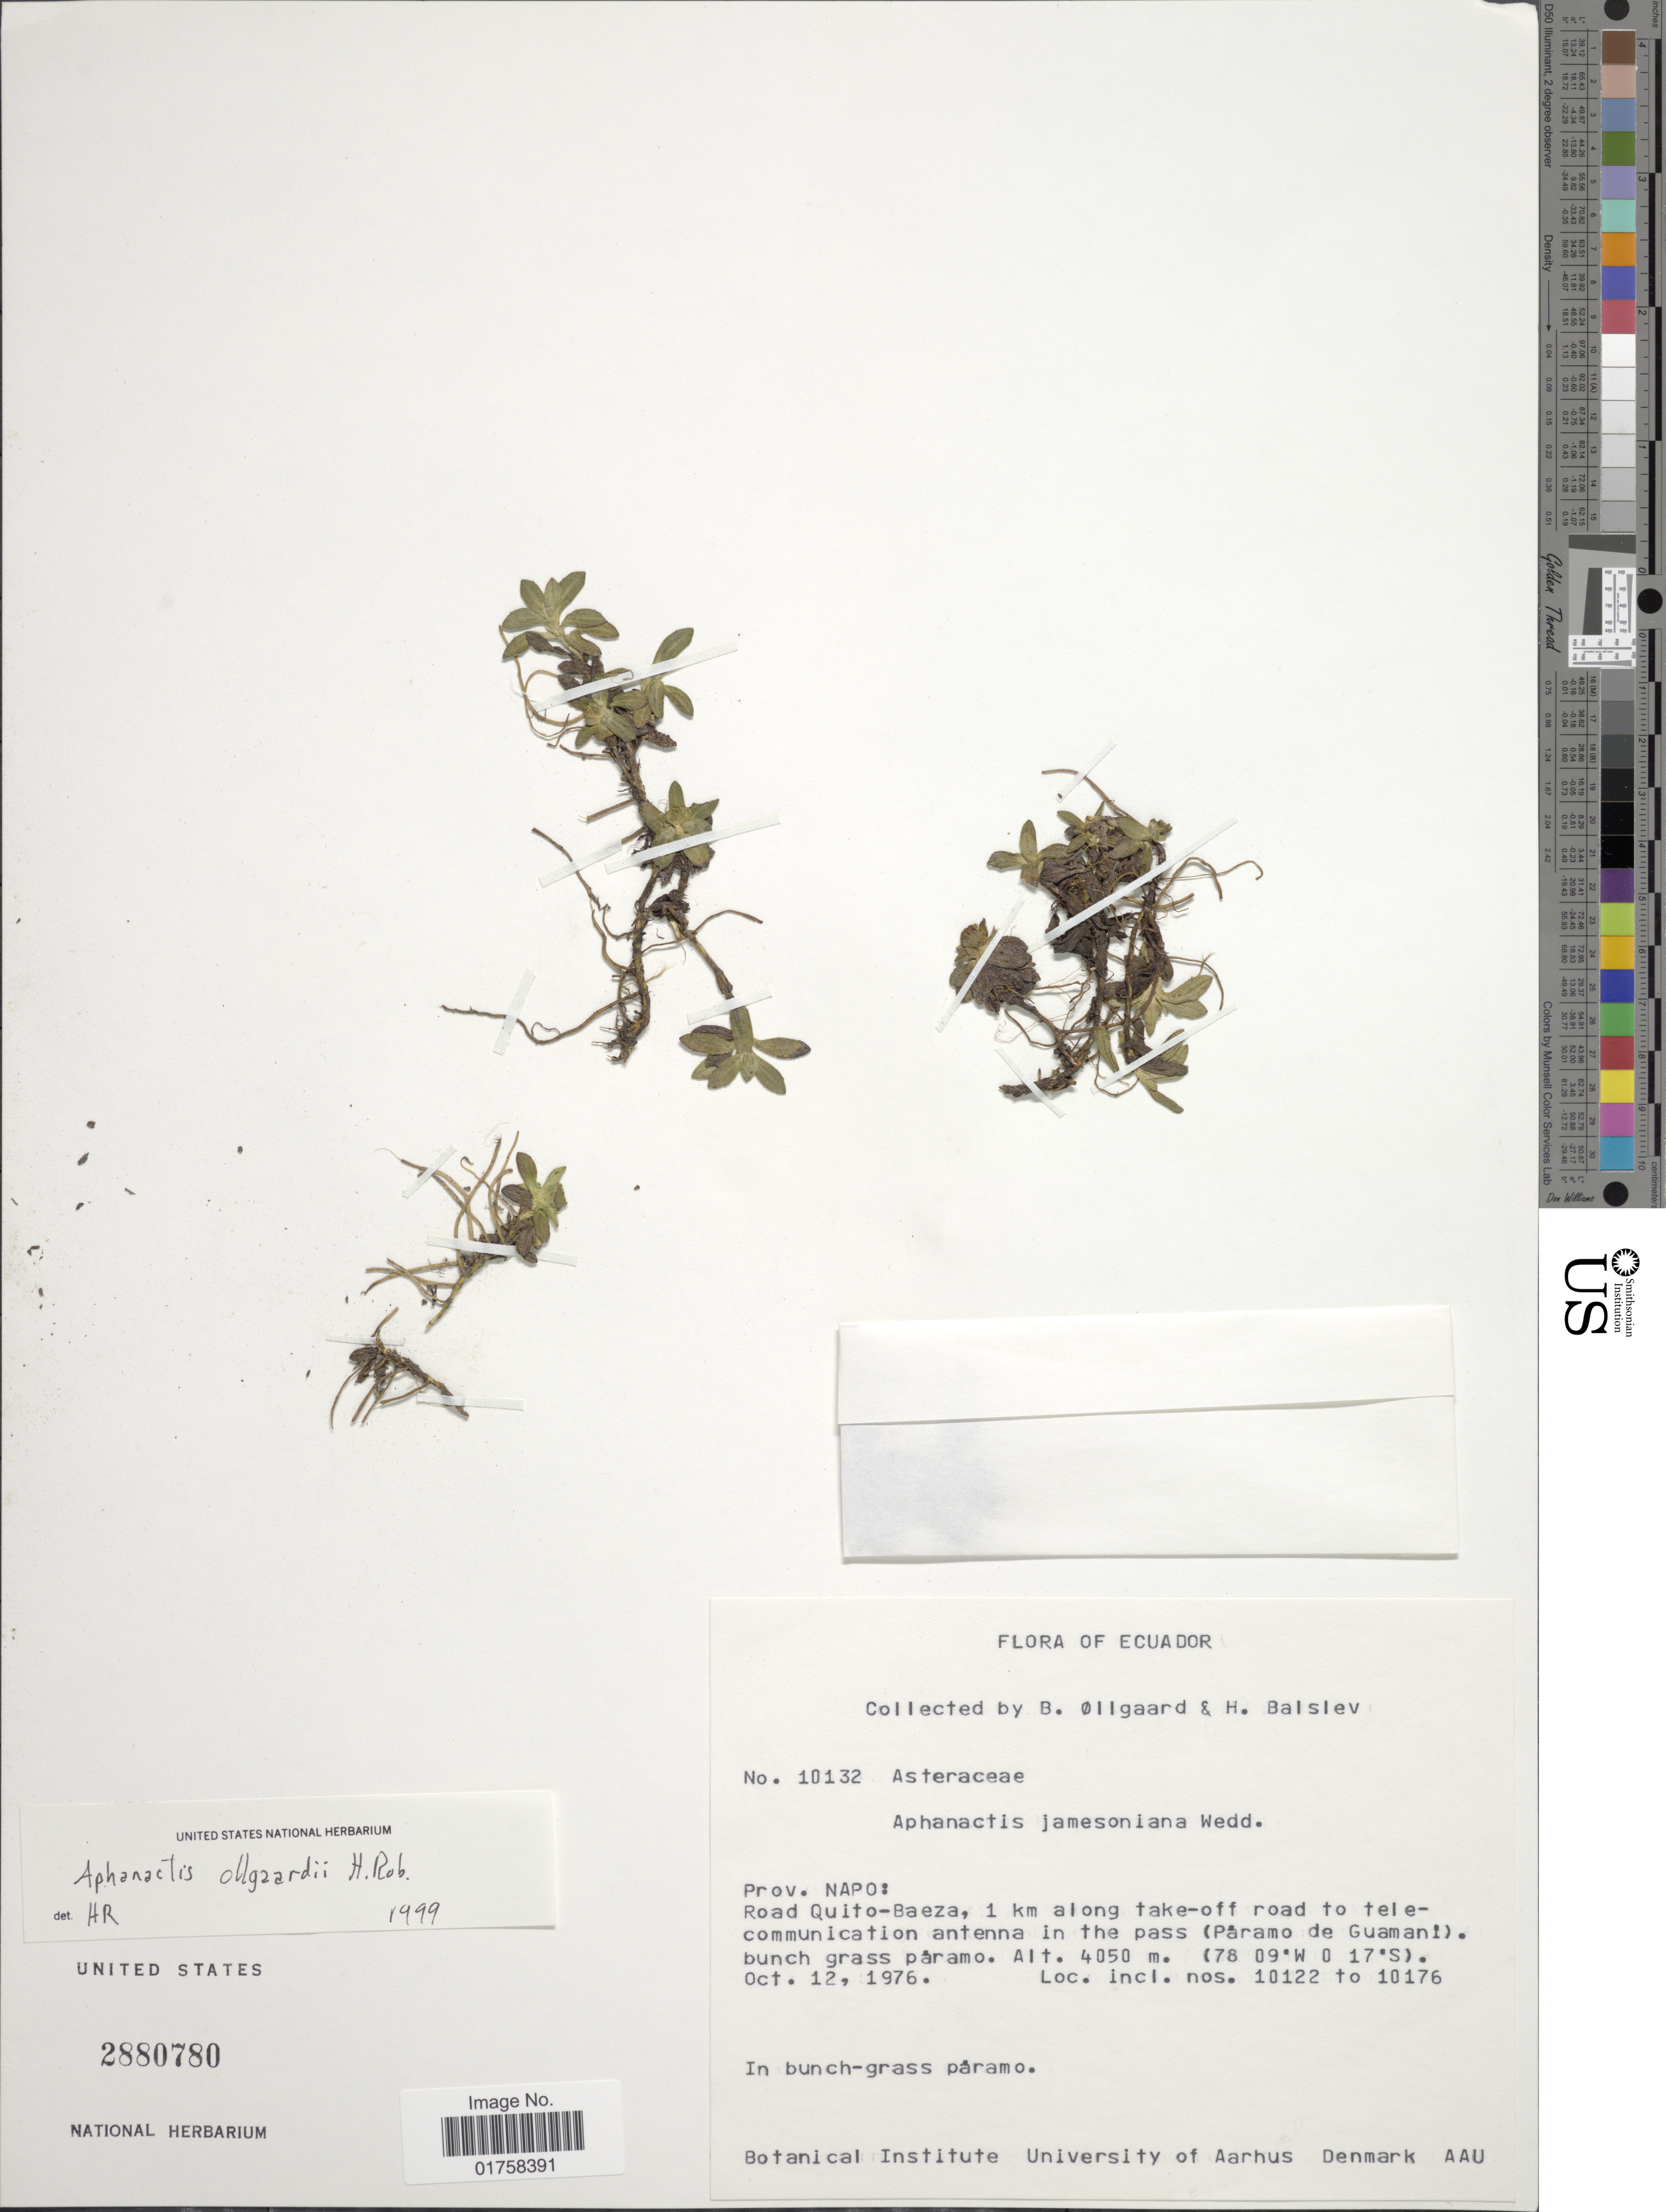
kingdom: Plantae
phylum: Tracheophyta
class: Magnoliopsida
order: Asterales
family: Asteraceae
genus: Aphanactis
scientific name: Aphanactis ollgaardii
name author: H. Rob.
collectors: B. Øllgaard & H. Balslev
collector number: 10132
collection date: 1976-10-12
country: Ecuador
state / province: Napo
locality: Prov. Napo: Road Quito-Baeza, 1 km along take-off road to telecommunication antenna in the pass (Paramo de Guamani)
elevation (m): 4050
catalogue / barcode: US 2880780